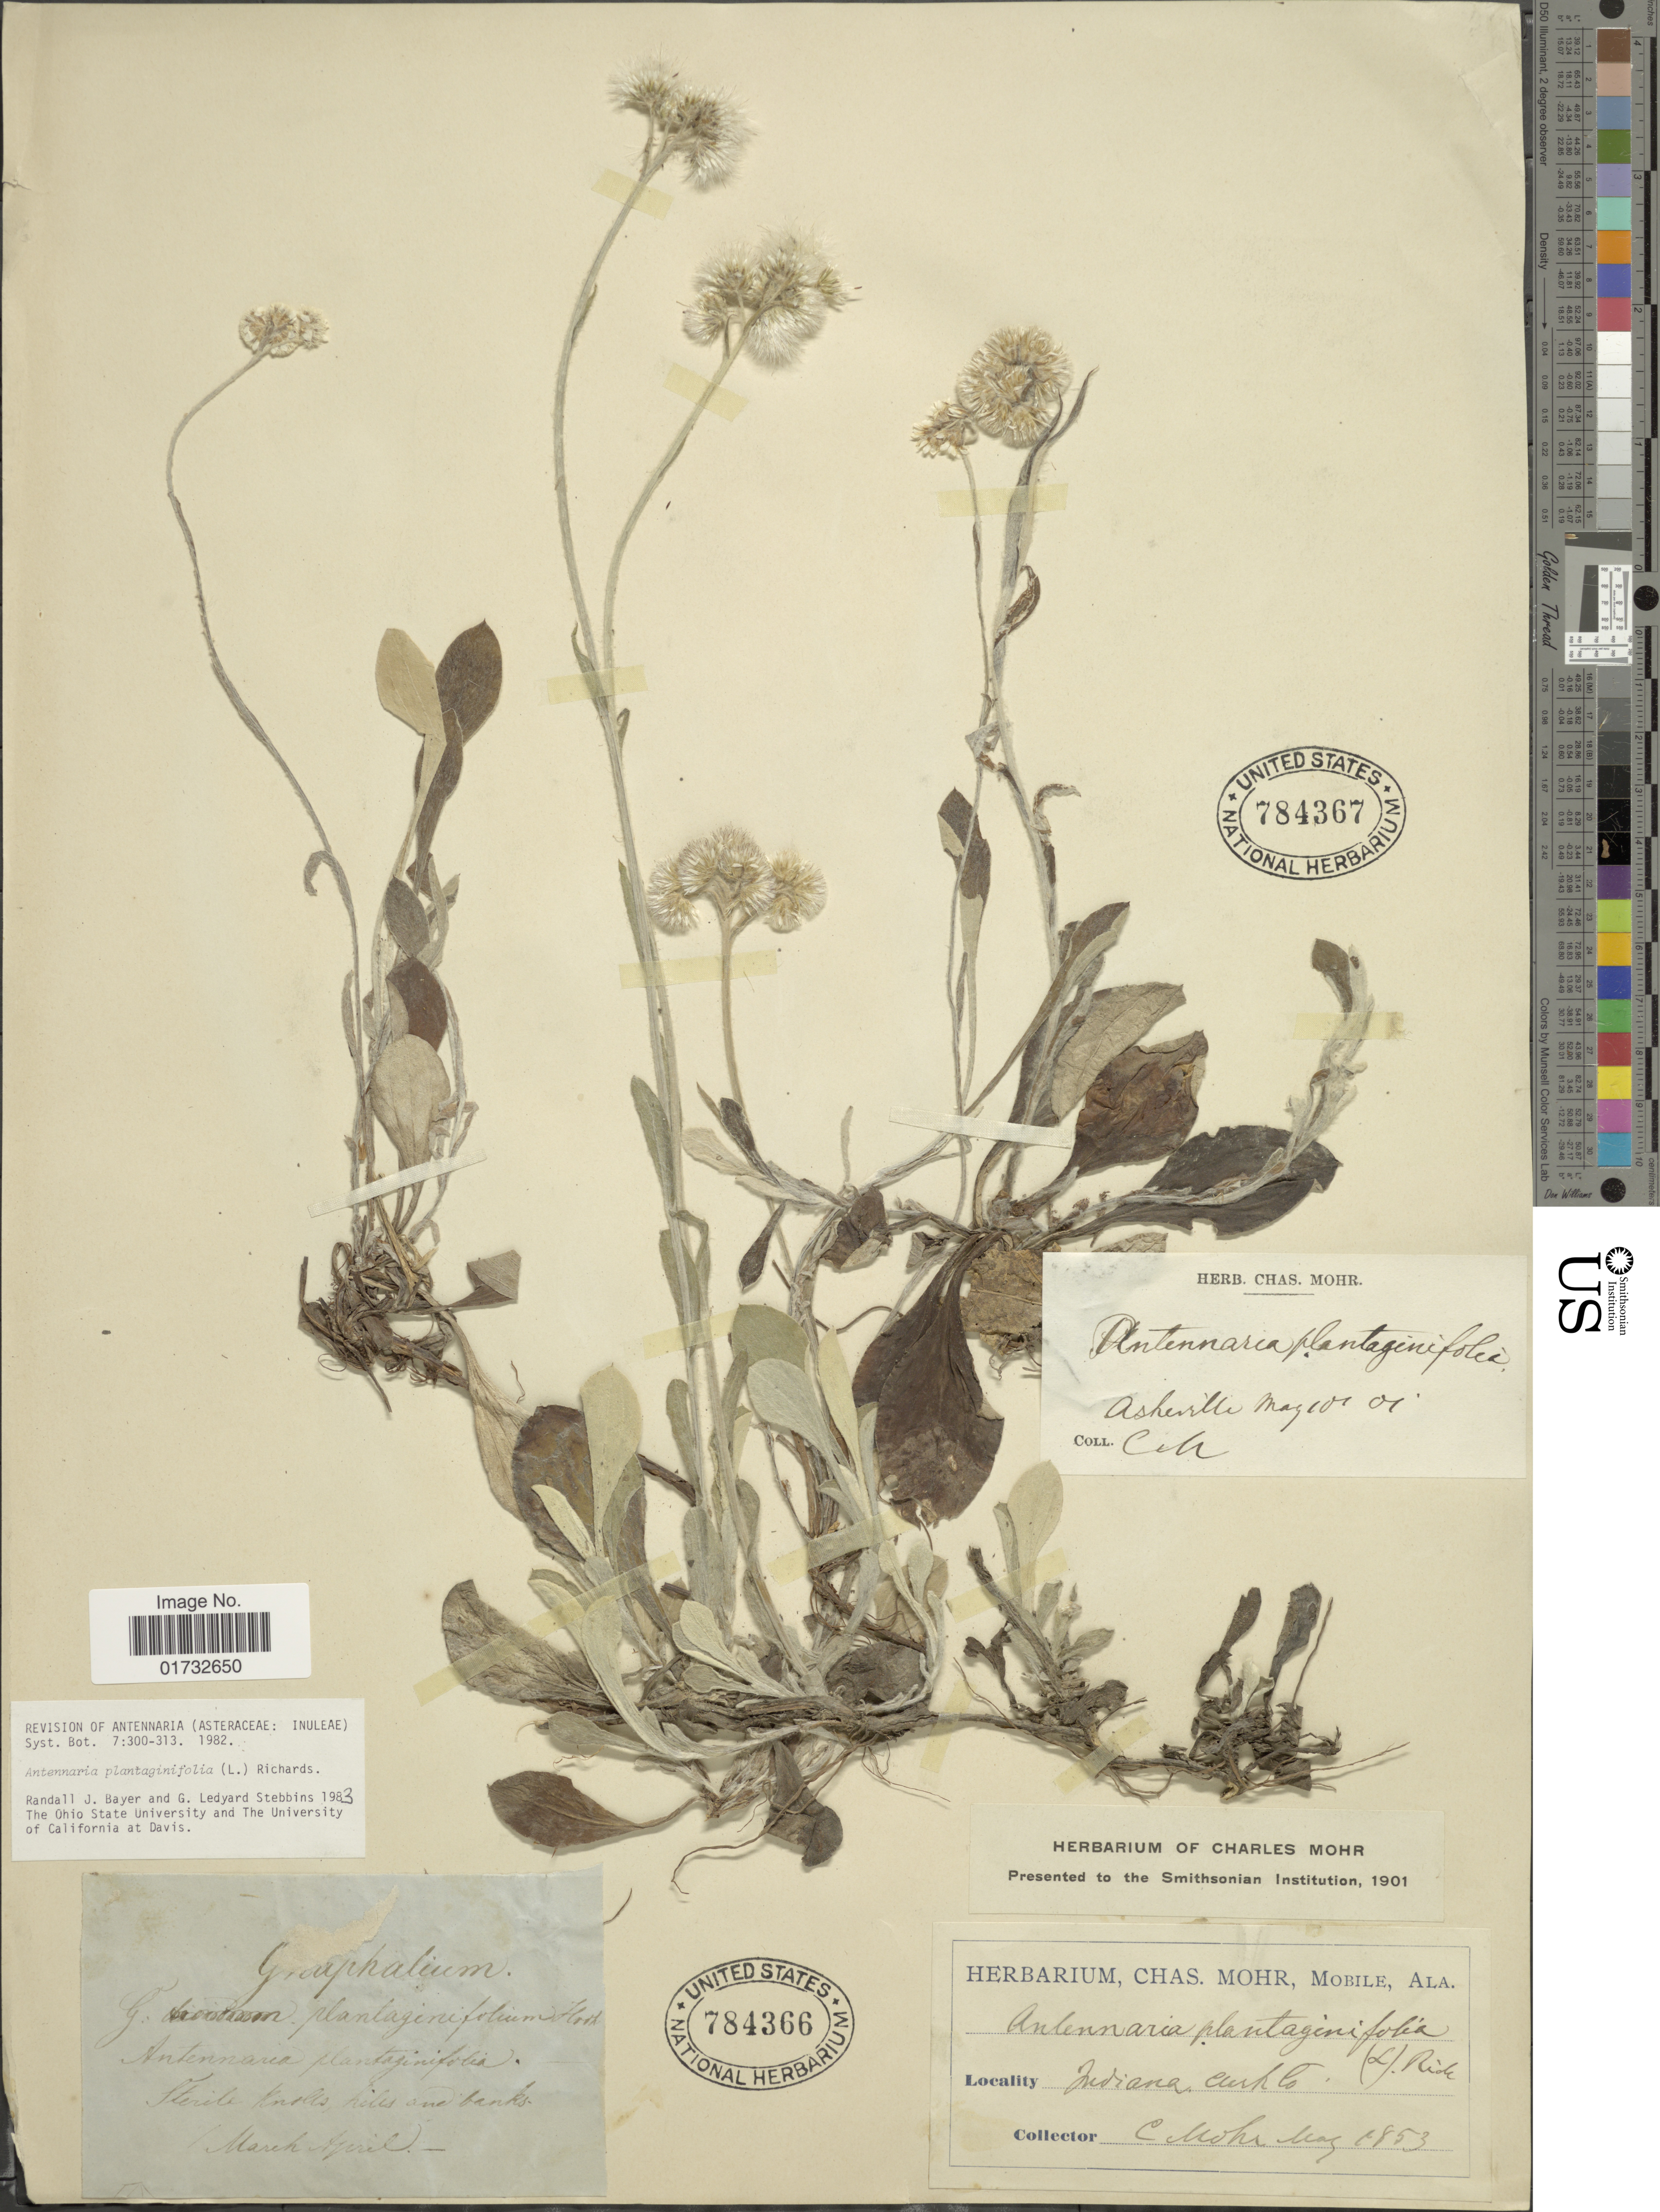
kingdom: Plantae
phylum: Tracheophyta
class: Magnoliopsida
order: Asterales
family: Asteraceae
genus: Antennaria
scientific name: Antennaria plantaginifolia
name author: (L.) Richardson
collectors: Mohr, C. T. (herbarium)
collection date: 1853-05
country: United States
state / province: Indiana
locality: Cash Co.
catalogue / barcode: US 784366